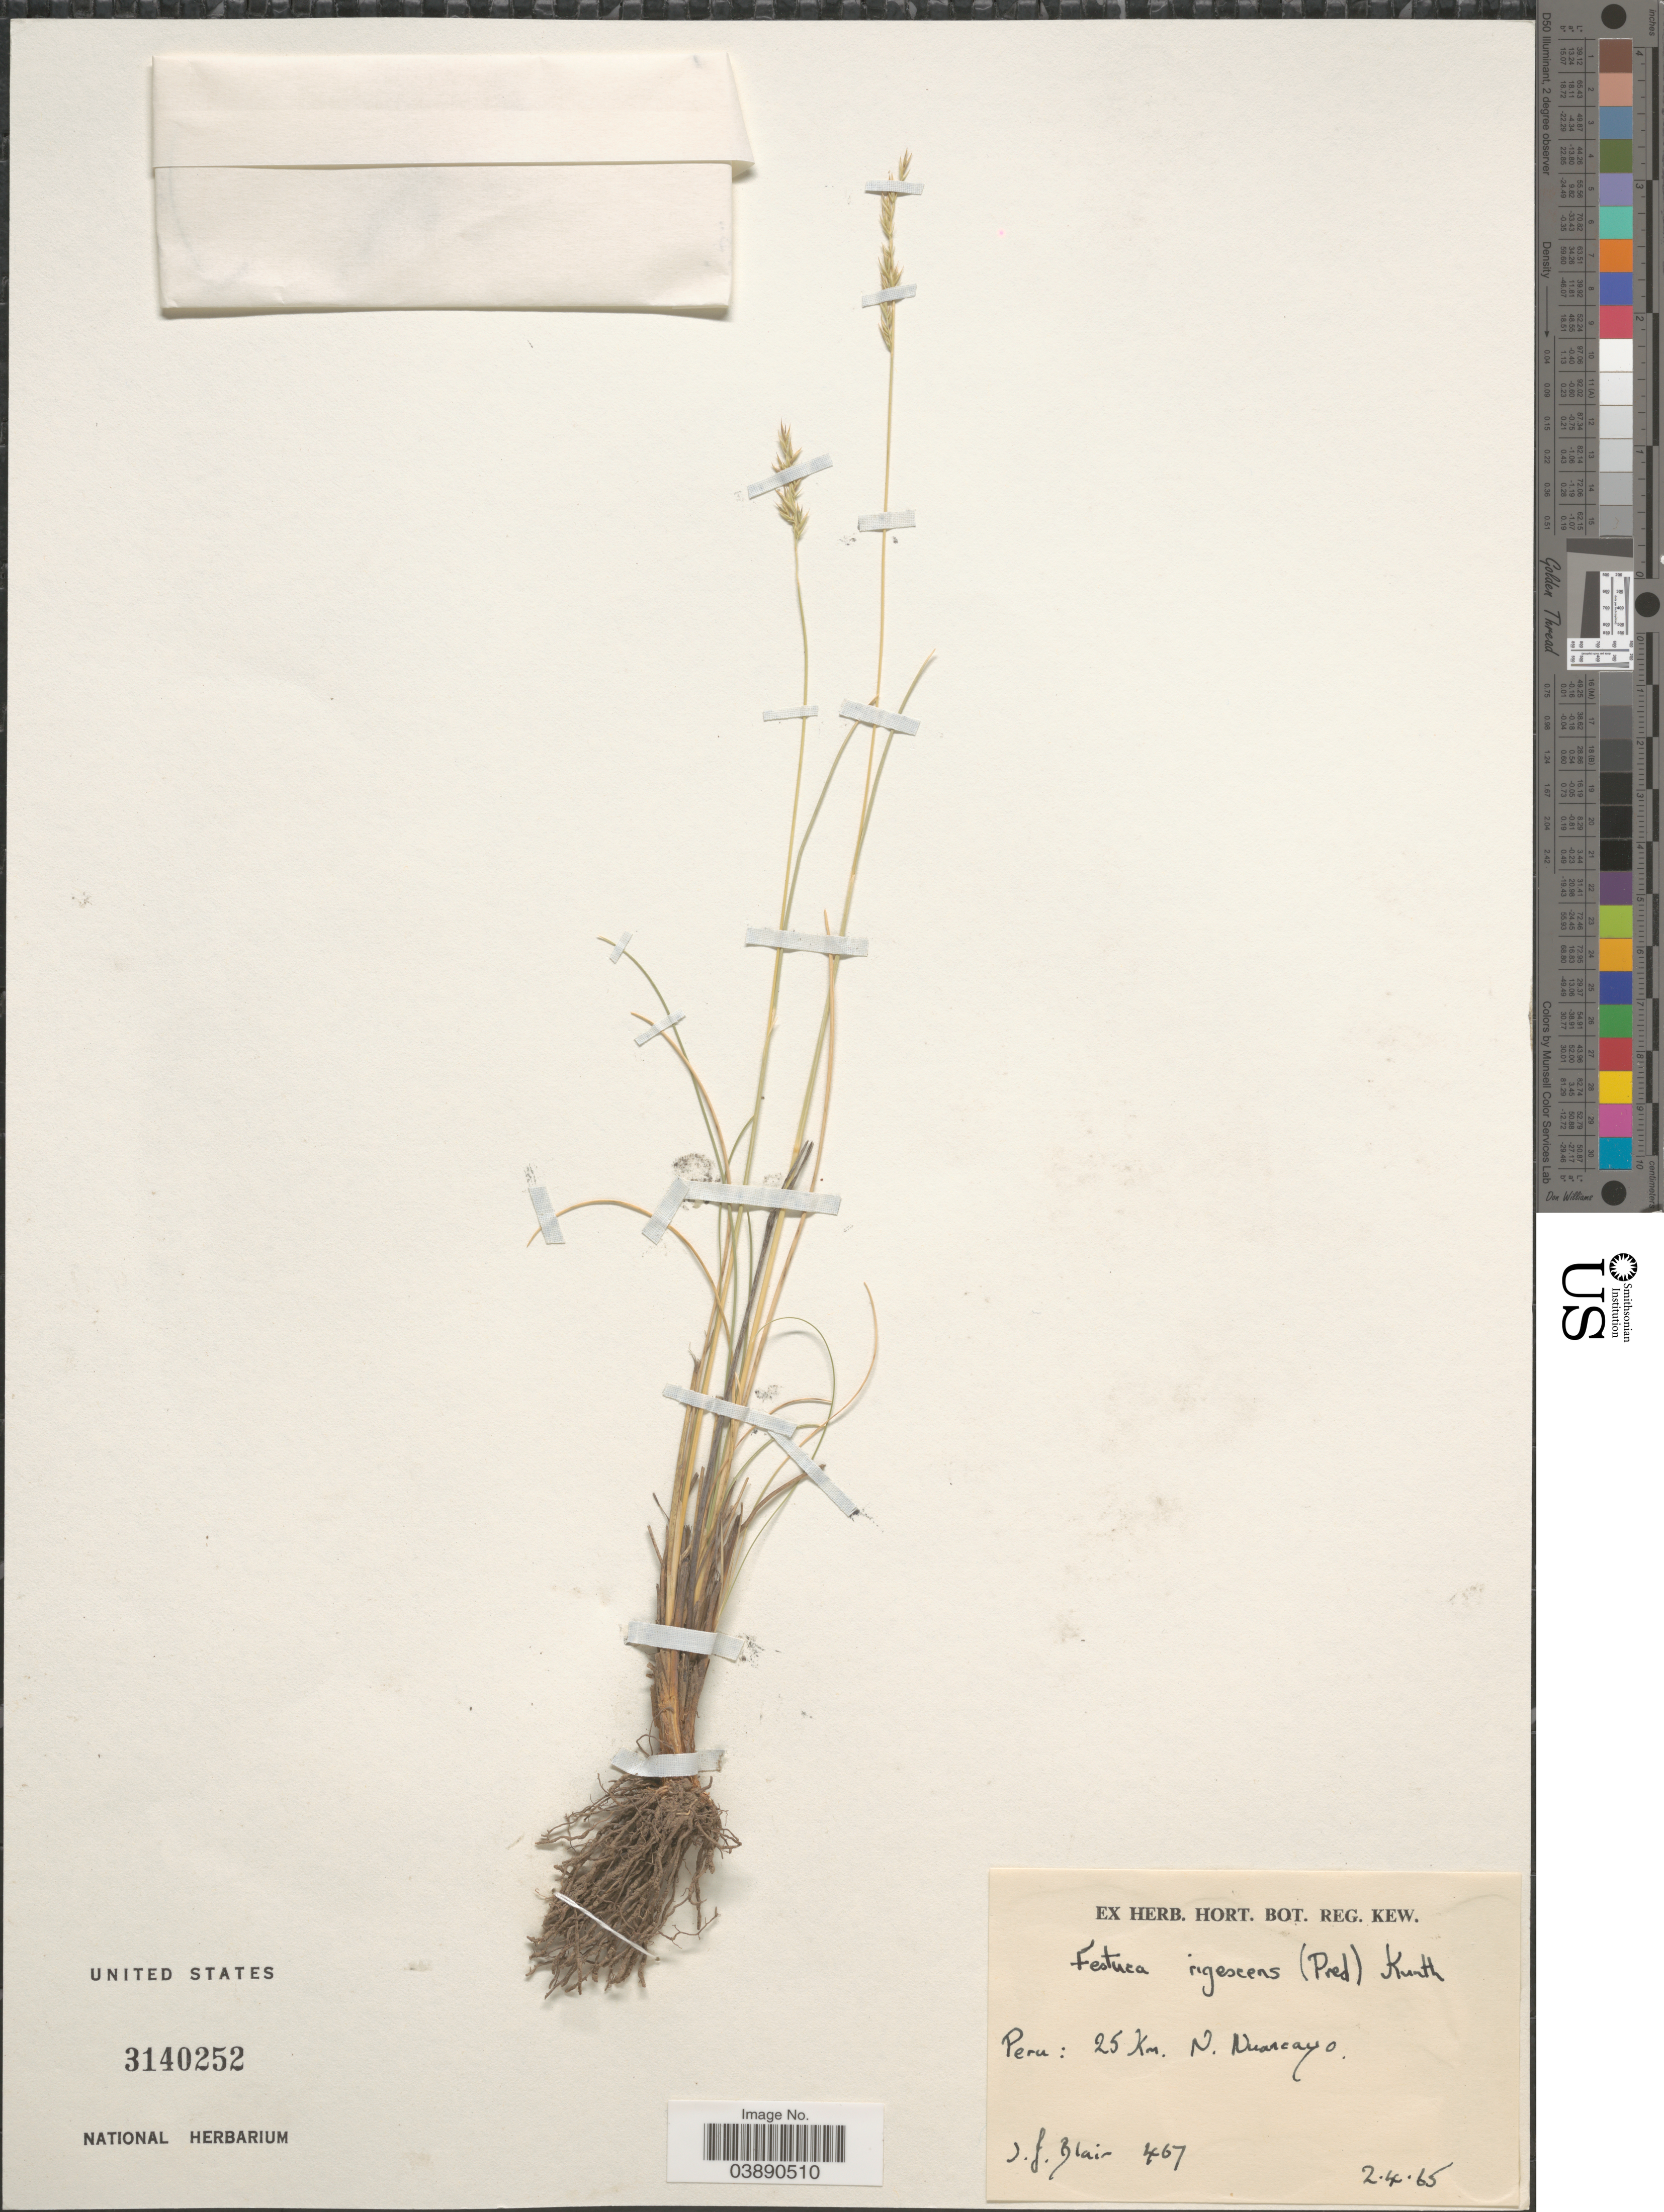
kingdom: Plantae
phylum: Tracheophyta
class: Liliopsida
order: Poales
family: Poaceae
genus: Festuca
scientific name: Festuca rigescens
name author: (J. Presl) Kunth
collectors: I. Blair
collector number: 467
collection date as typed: Transcribed d/m/y: 2/4/65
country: Peru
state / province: Junín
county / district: Huancayo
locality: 25 Km. N. Huancayo.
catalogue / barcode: US 3140252